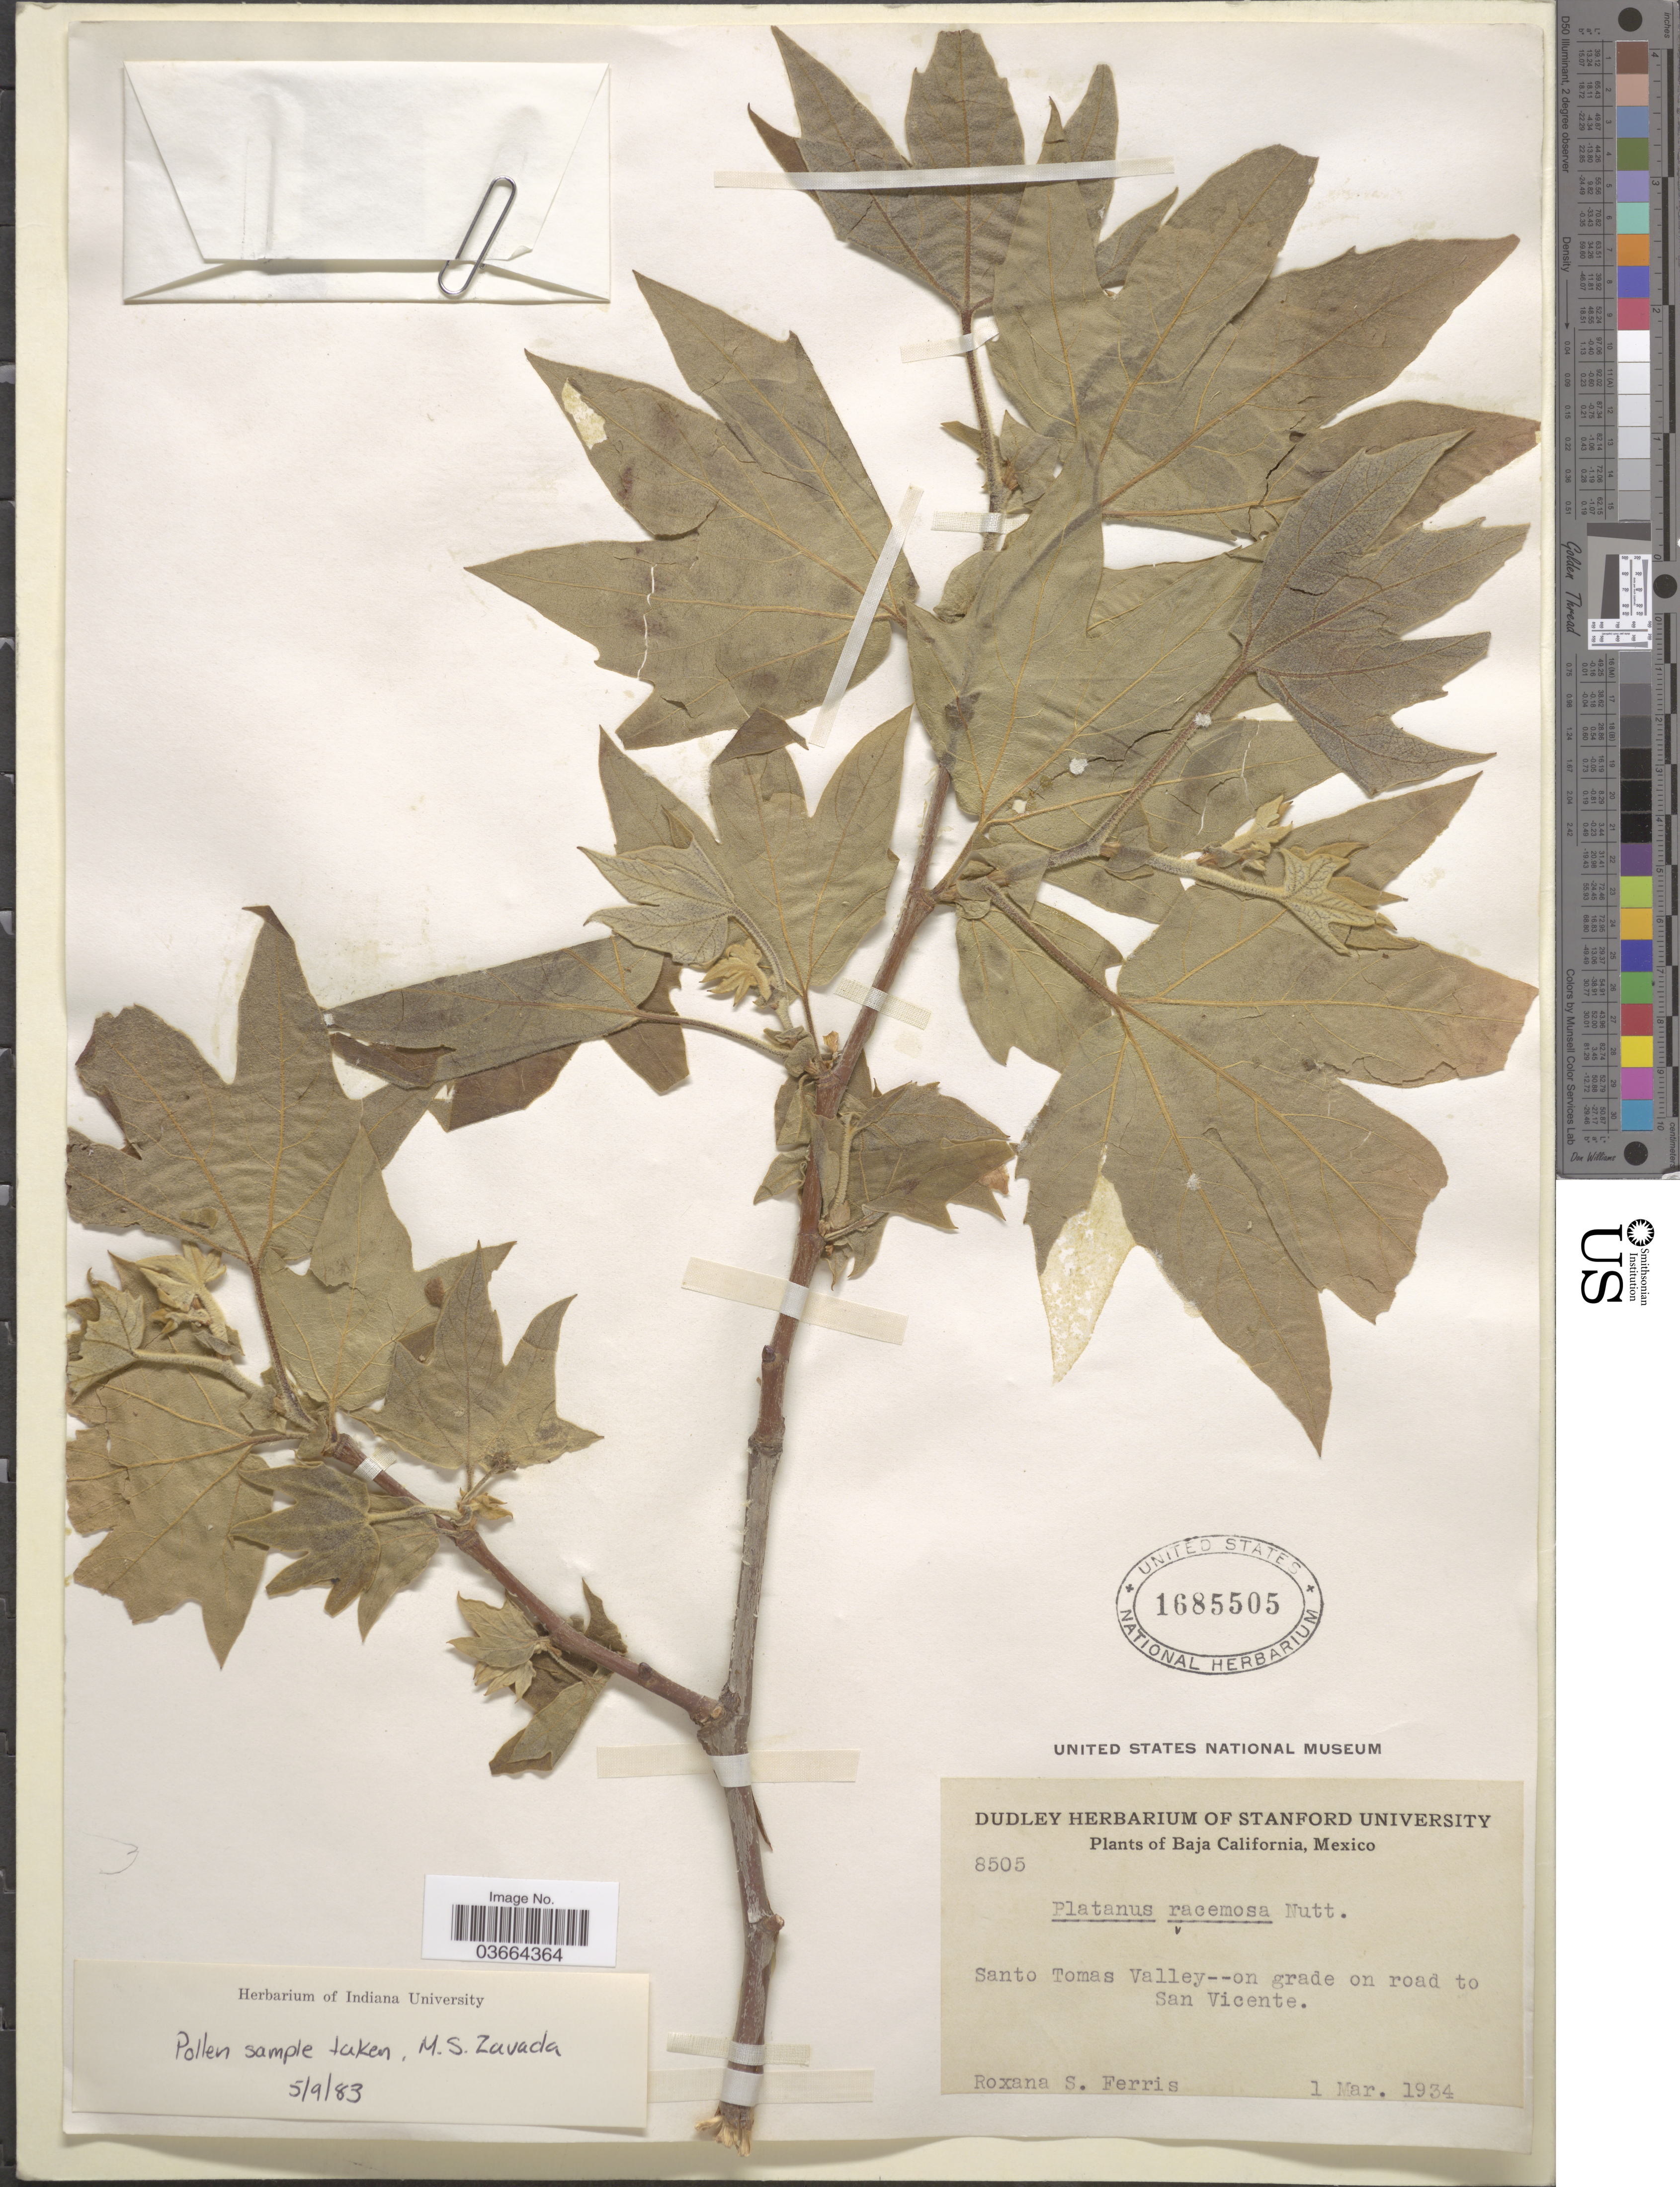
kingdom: Plantae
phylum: Tracheophyta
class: Magnoliopsida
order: Proteales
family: Platanaceae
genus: Platanus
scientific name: Platanus racemosa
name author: Nutt.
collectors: R. S. Ferris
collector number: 8505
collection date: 1934-03-01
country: Mexico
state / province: Baja California Norte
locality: Santo Tomas Valley--on grade on road to San Vicente.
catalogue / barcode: US 1685505